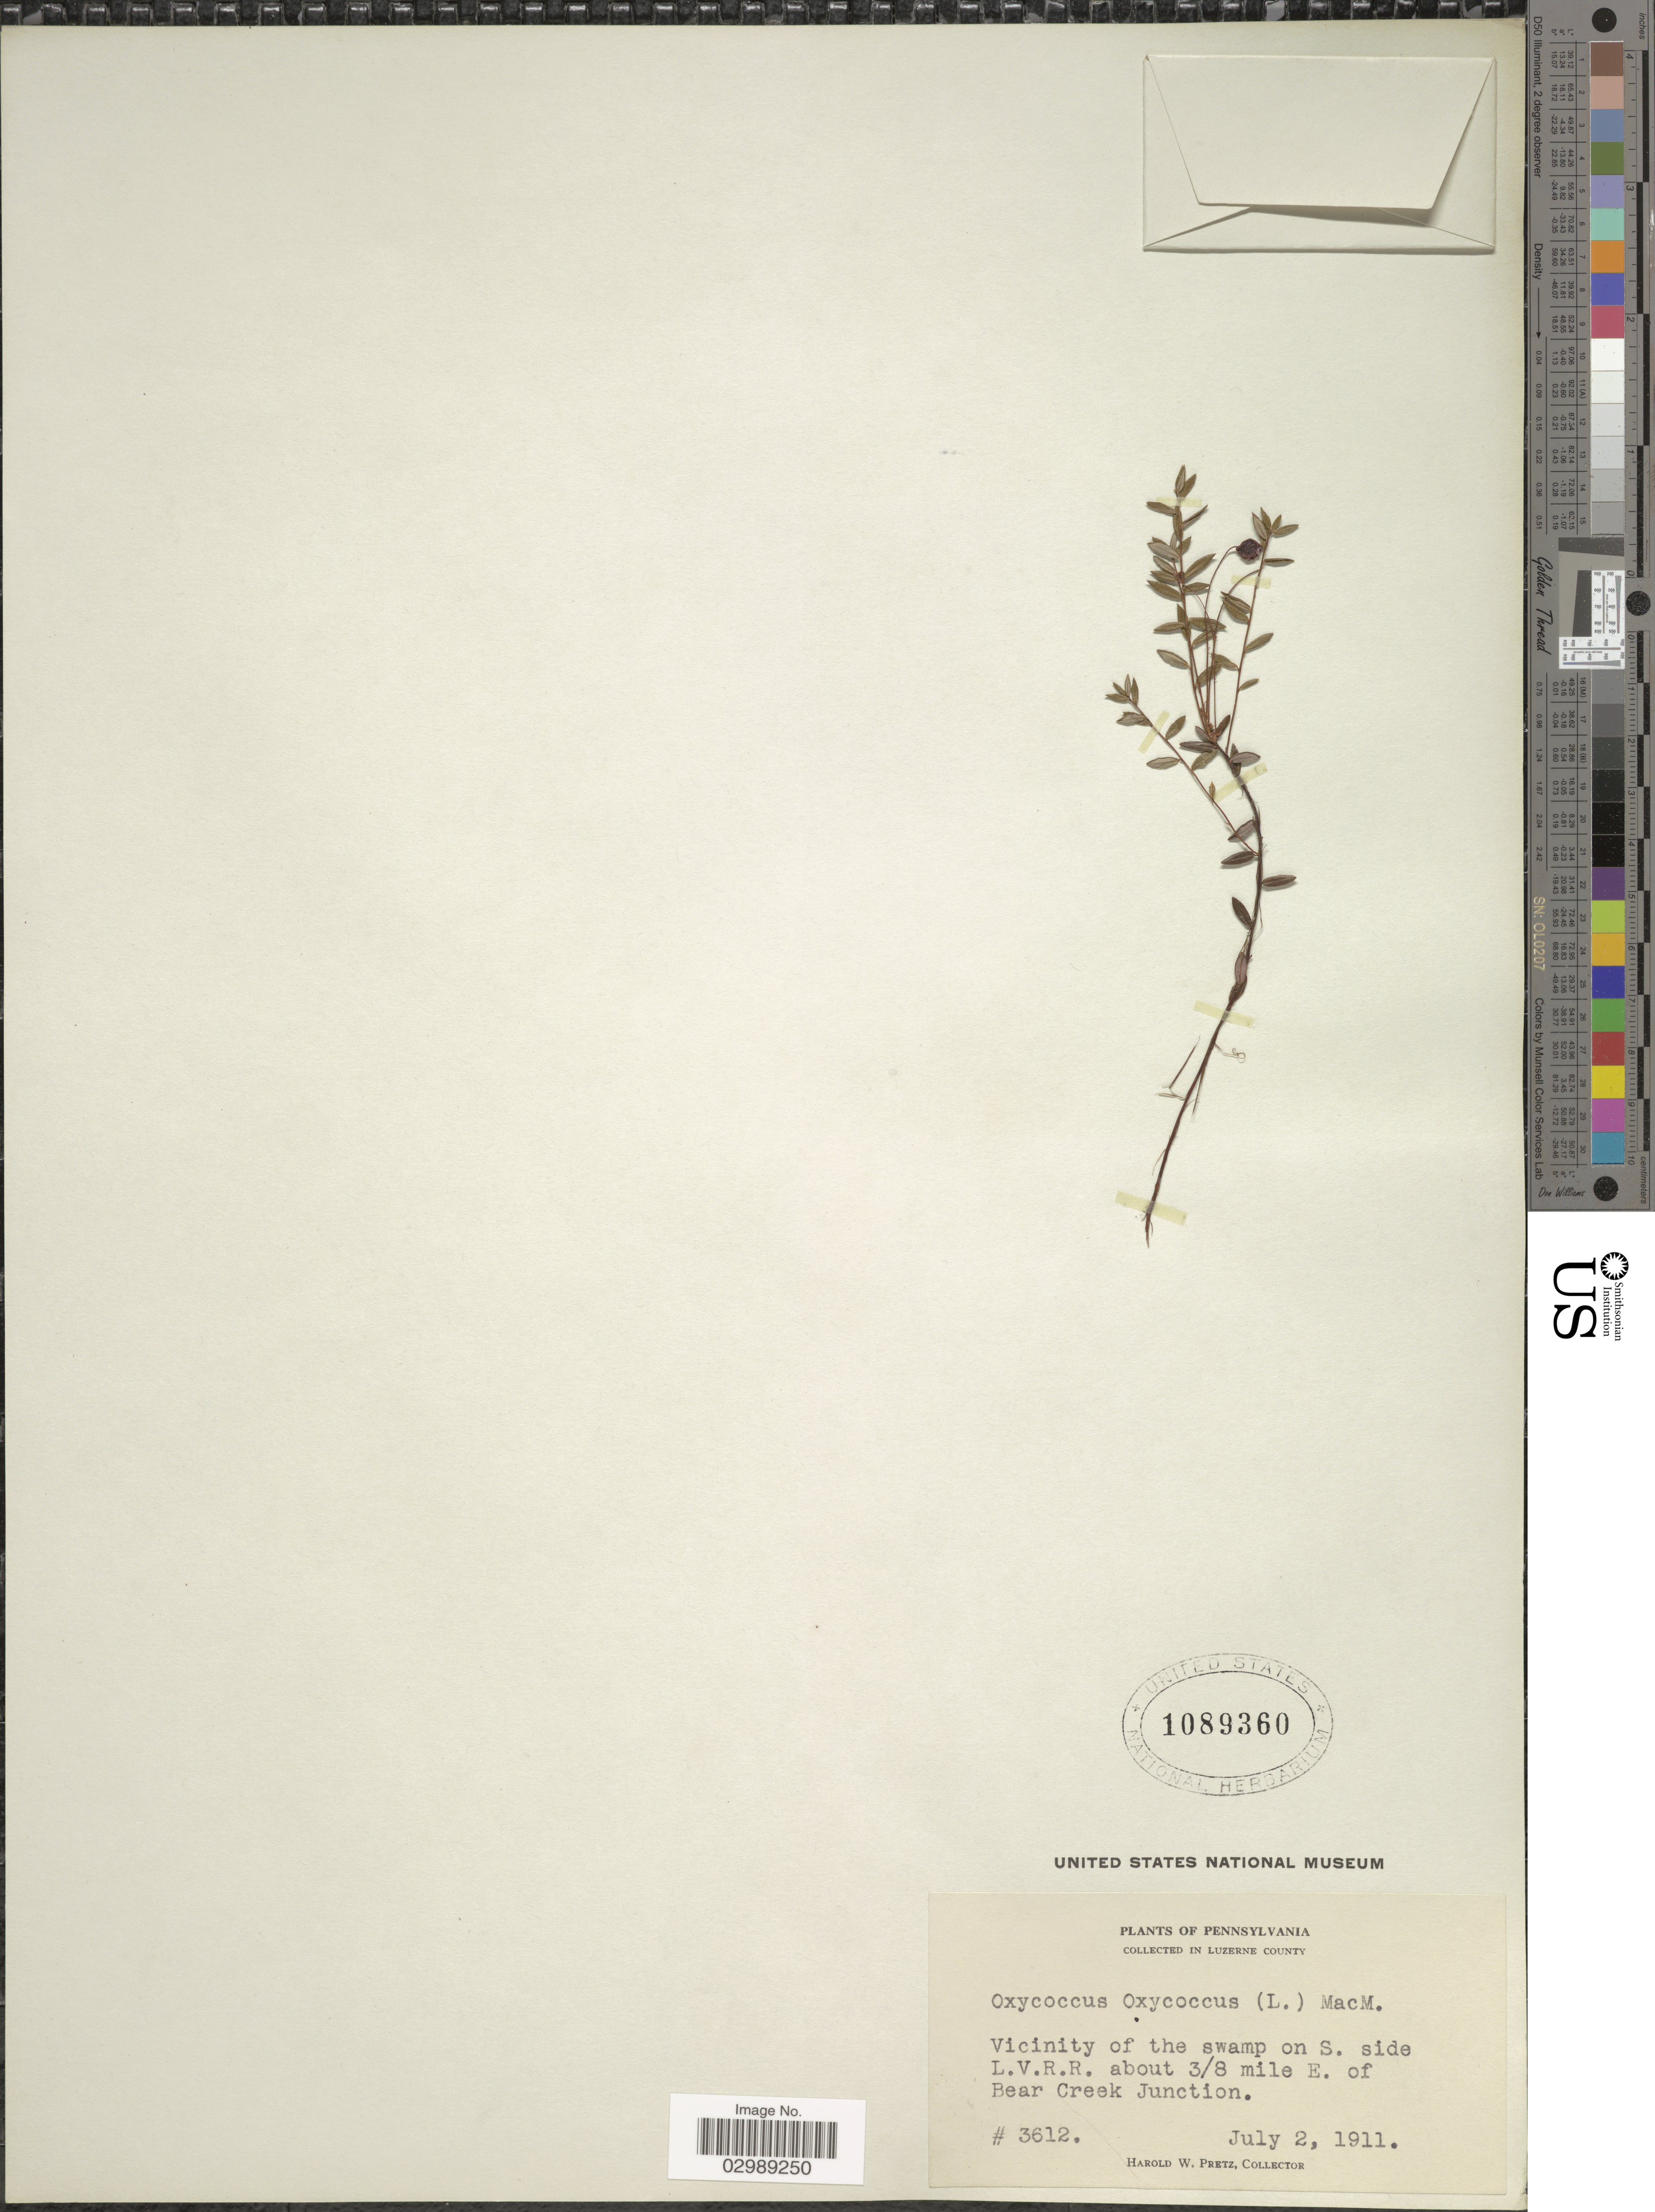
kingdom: Plantae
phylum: Tracheophyta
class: Magnoliopsida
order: Ericales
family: Ericaceae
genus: Vaccinium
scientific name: Vaccinium oxycoccos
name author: L.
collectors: H. W. Pretz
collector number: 3612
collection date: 1911-07-02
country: United States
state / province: Pennsylvania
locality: Luzerne County, Vicinity of the swamp on S. side L.V.R.R. about 3/8 mile E. of Bear Creek Junction.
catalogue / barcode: US 1089360